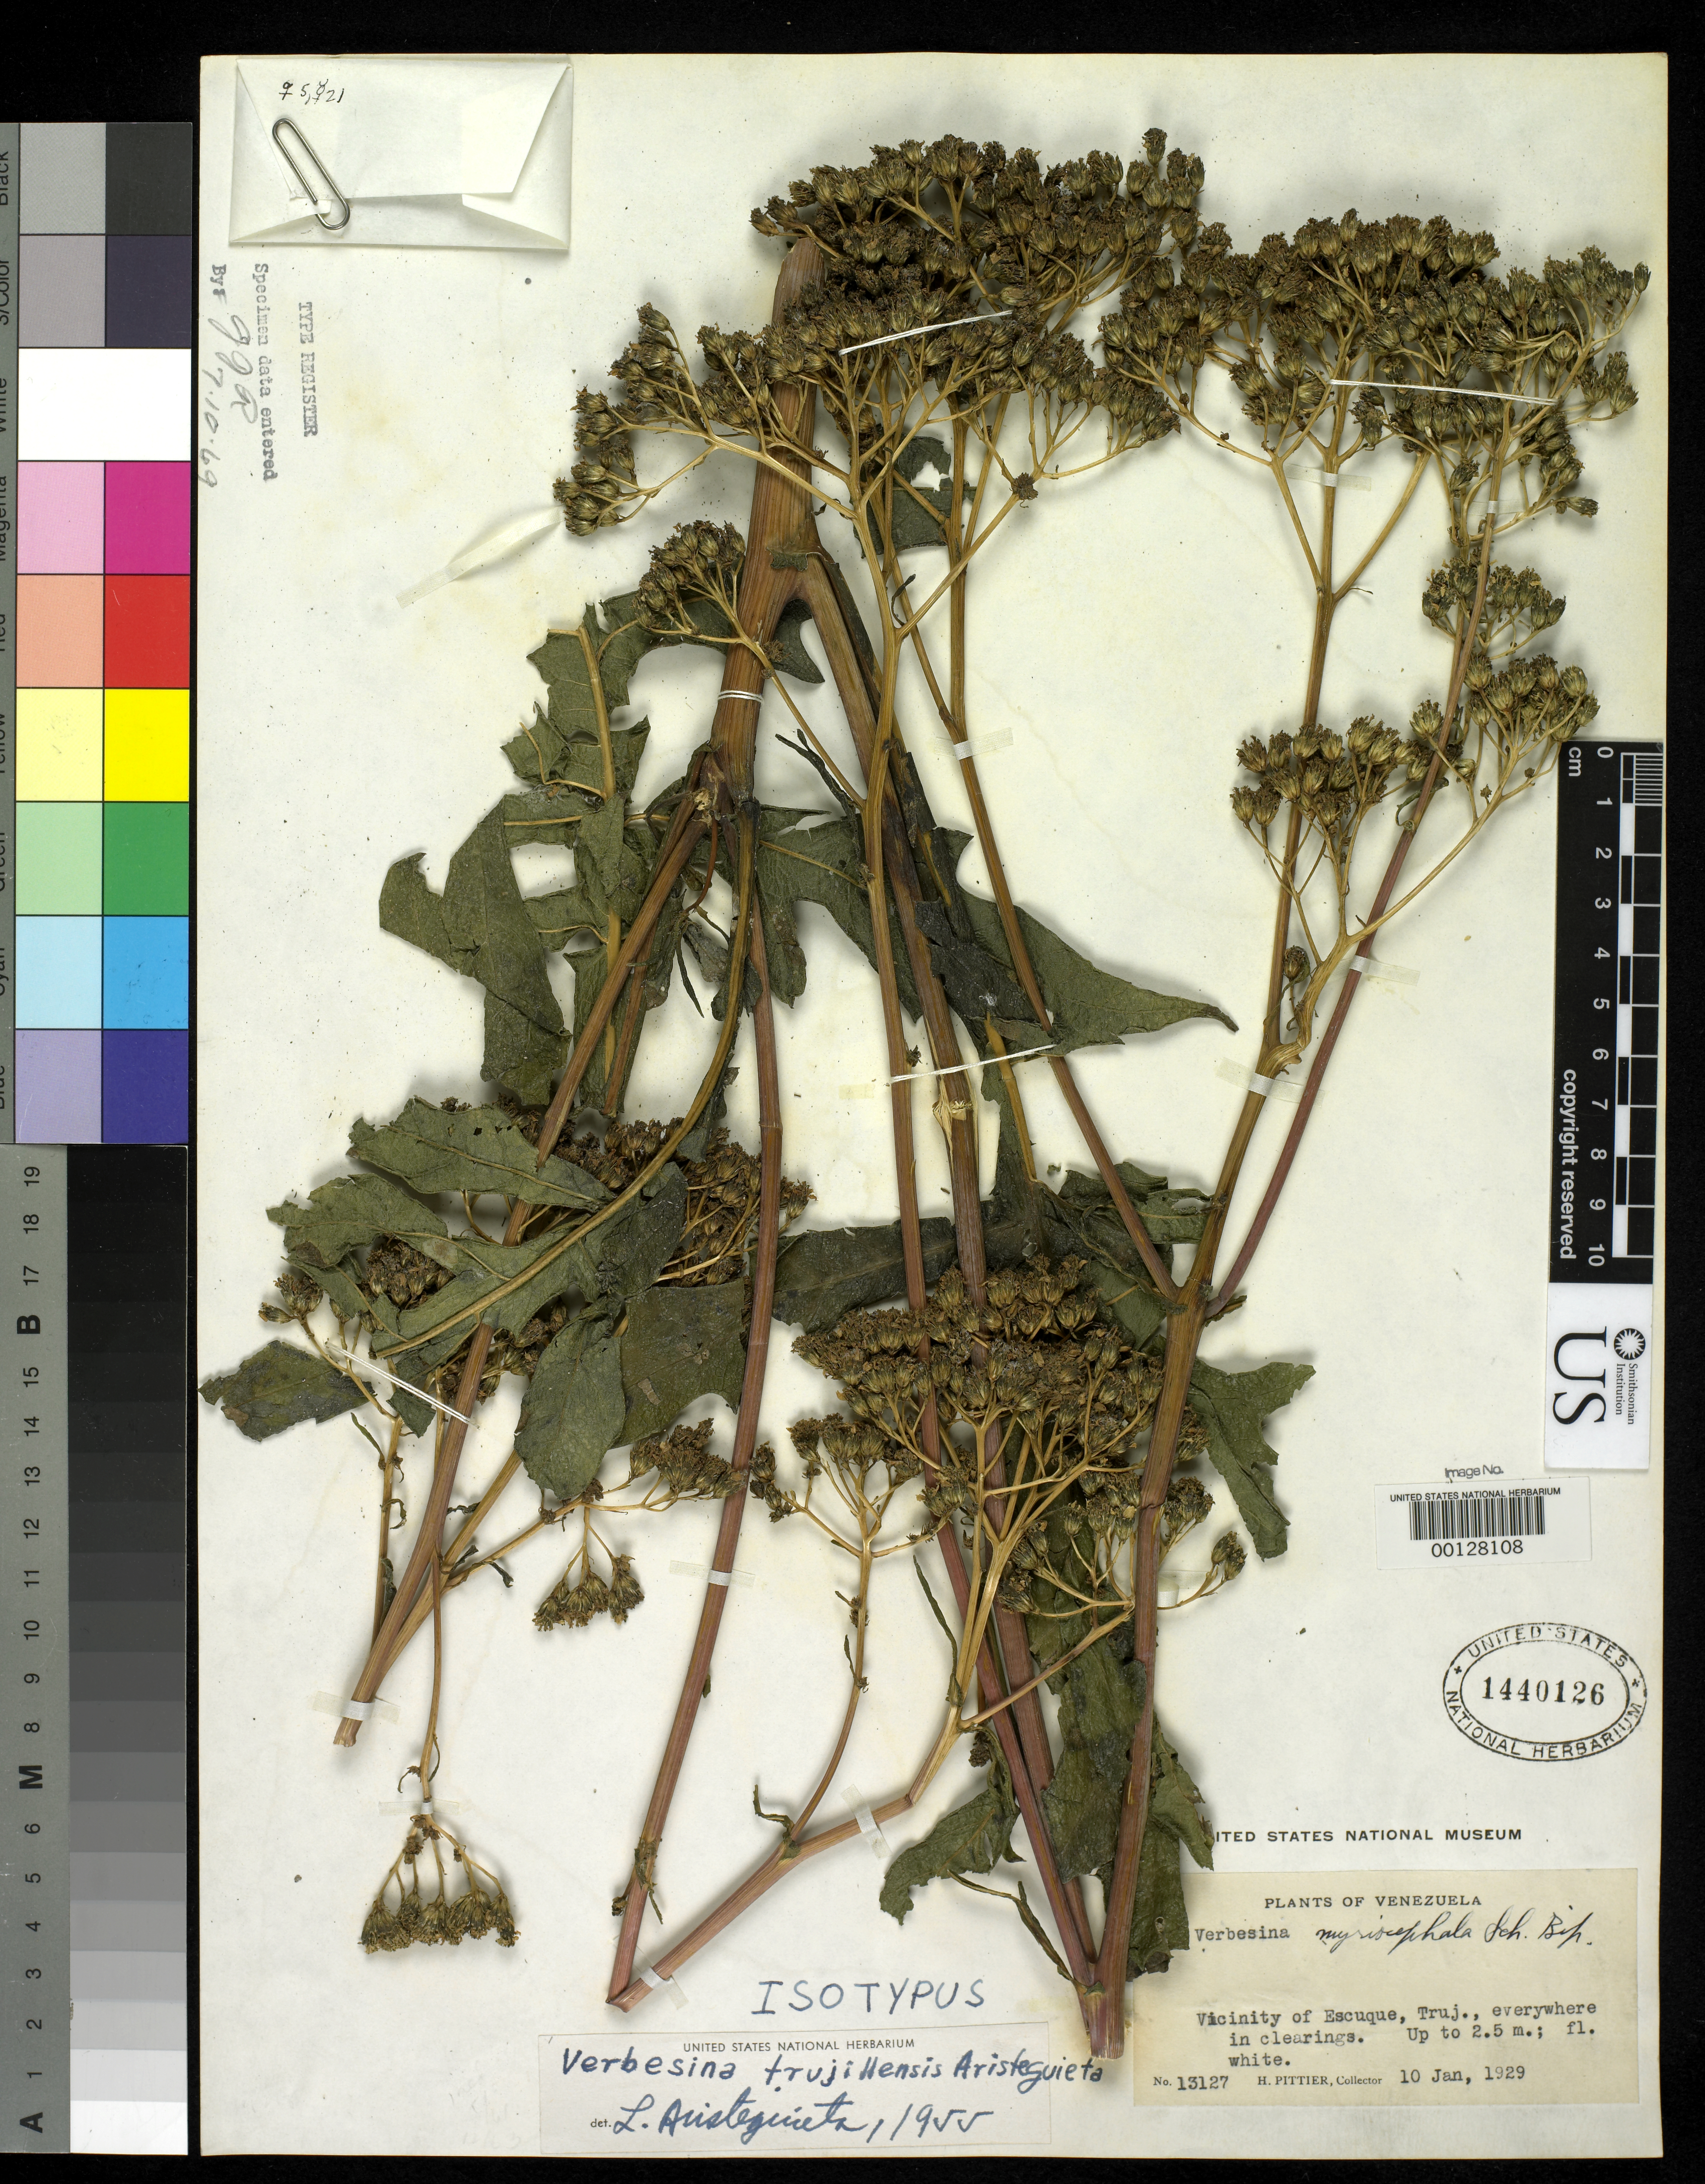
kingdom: Plantae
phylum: Tracheophyta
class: Magnoliopsida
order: Asterales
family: Asteraceae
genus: Verbesina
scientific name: Verbesina trujillensis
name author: Aristeg. in Lasser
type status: Isotype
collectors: H. F. Pittier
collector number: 13127 in part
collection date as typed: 10 Jan 1929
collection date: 1929-01-10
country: Venezuela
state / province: Trujillo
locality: Escuque.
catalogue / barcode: US 1440126